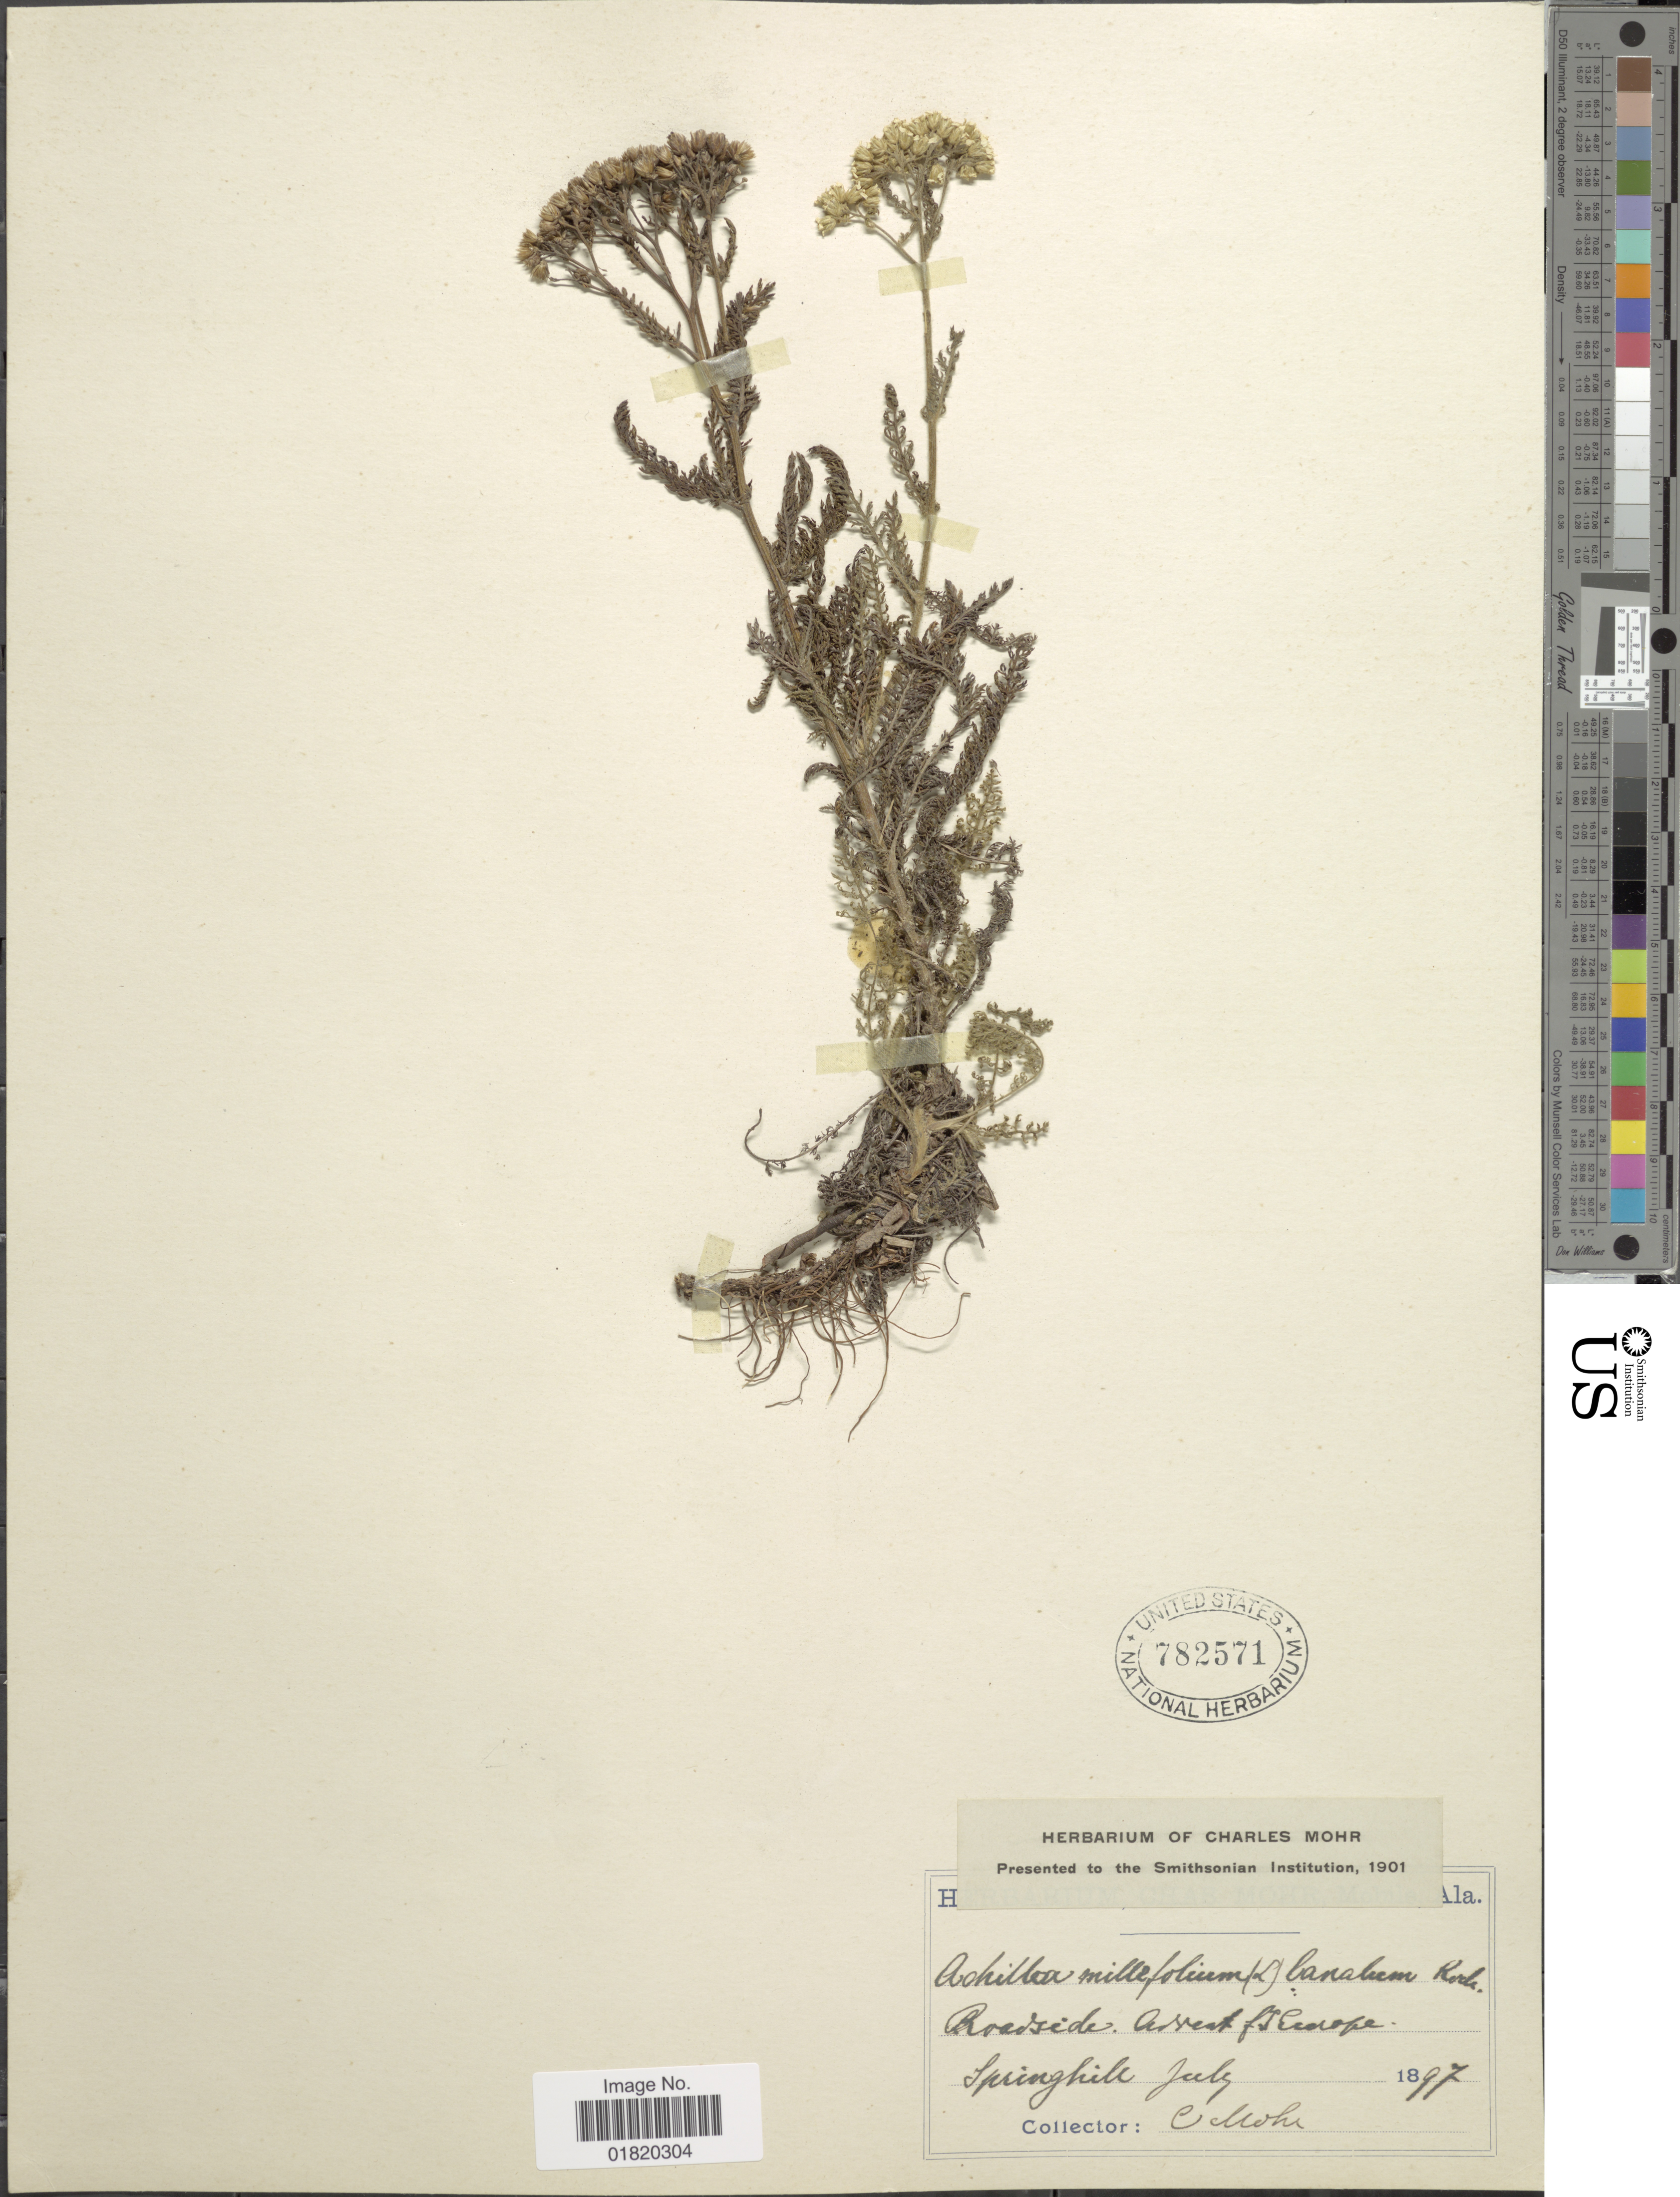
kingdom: Plantae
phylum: Tracheophyta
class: Magnoliopsida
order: Asterales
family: Asteraceae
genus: Achillea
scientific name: Achillea occidentalis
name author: (DC.) Raf. ex Rydb.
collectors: Mohr, C. T. (herbarium)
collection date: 1897-07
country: United States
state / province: Alabama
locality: Springhill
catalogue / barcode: US 782571